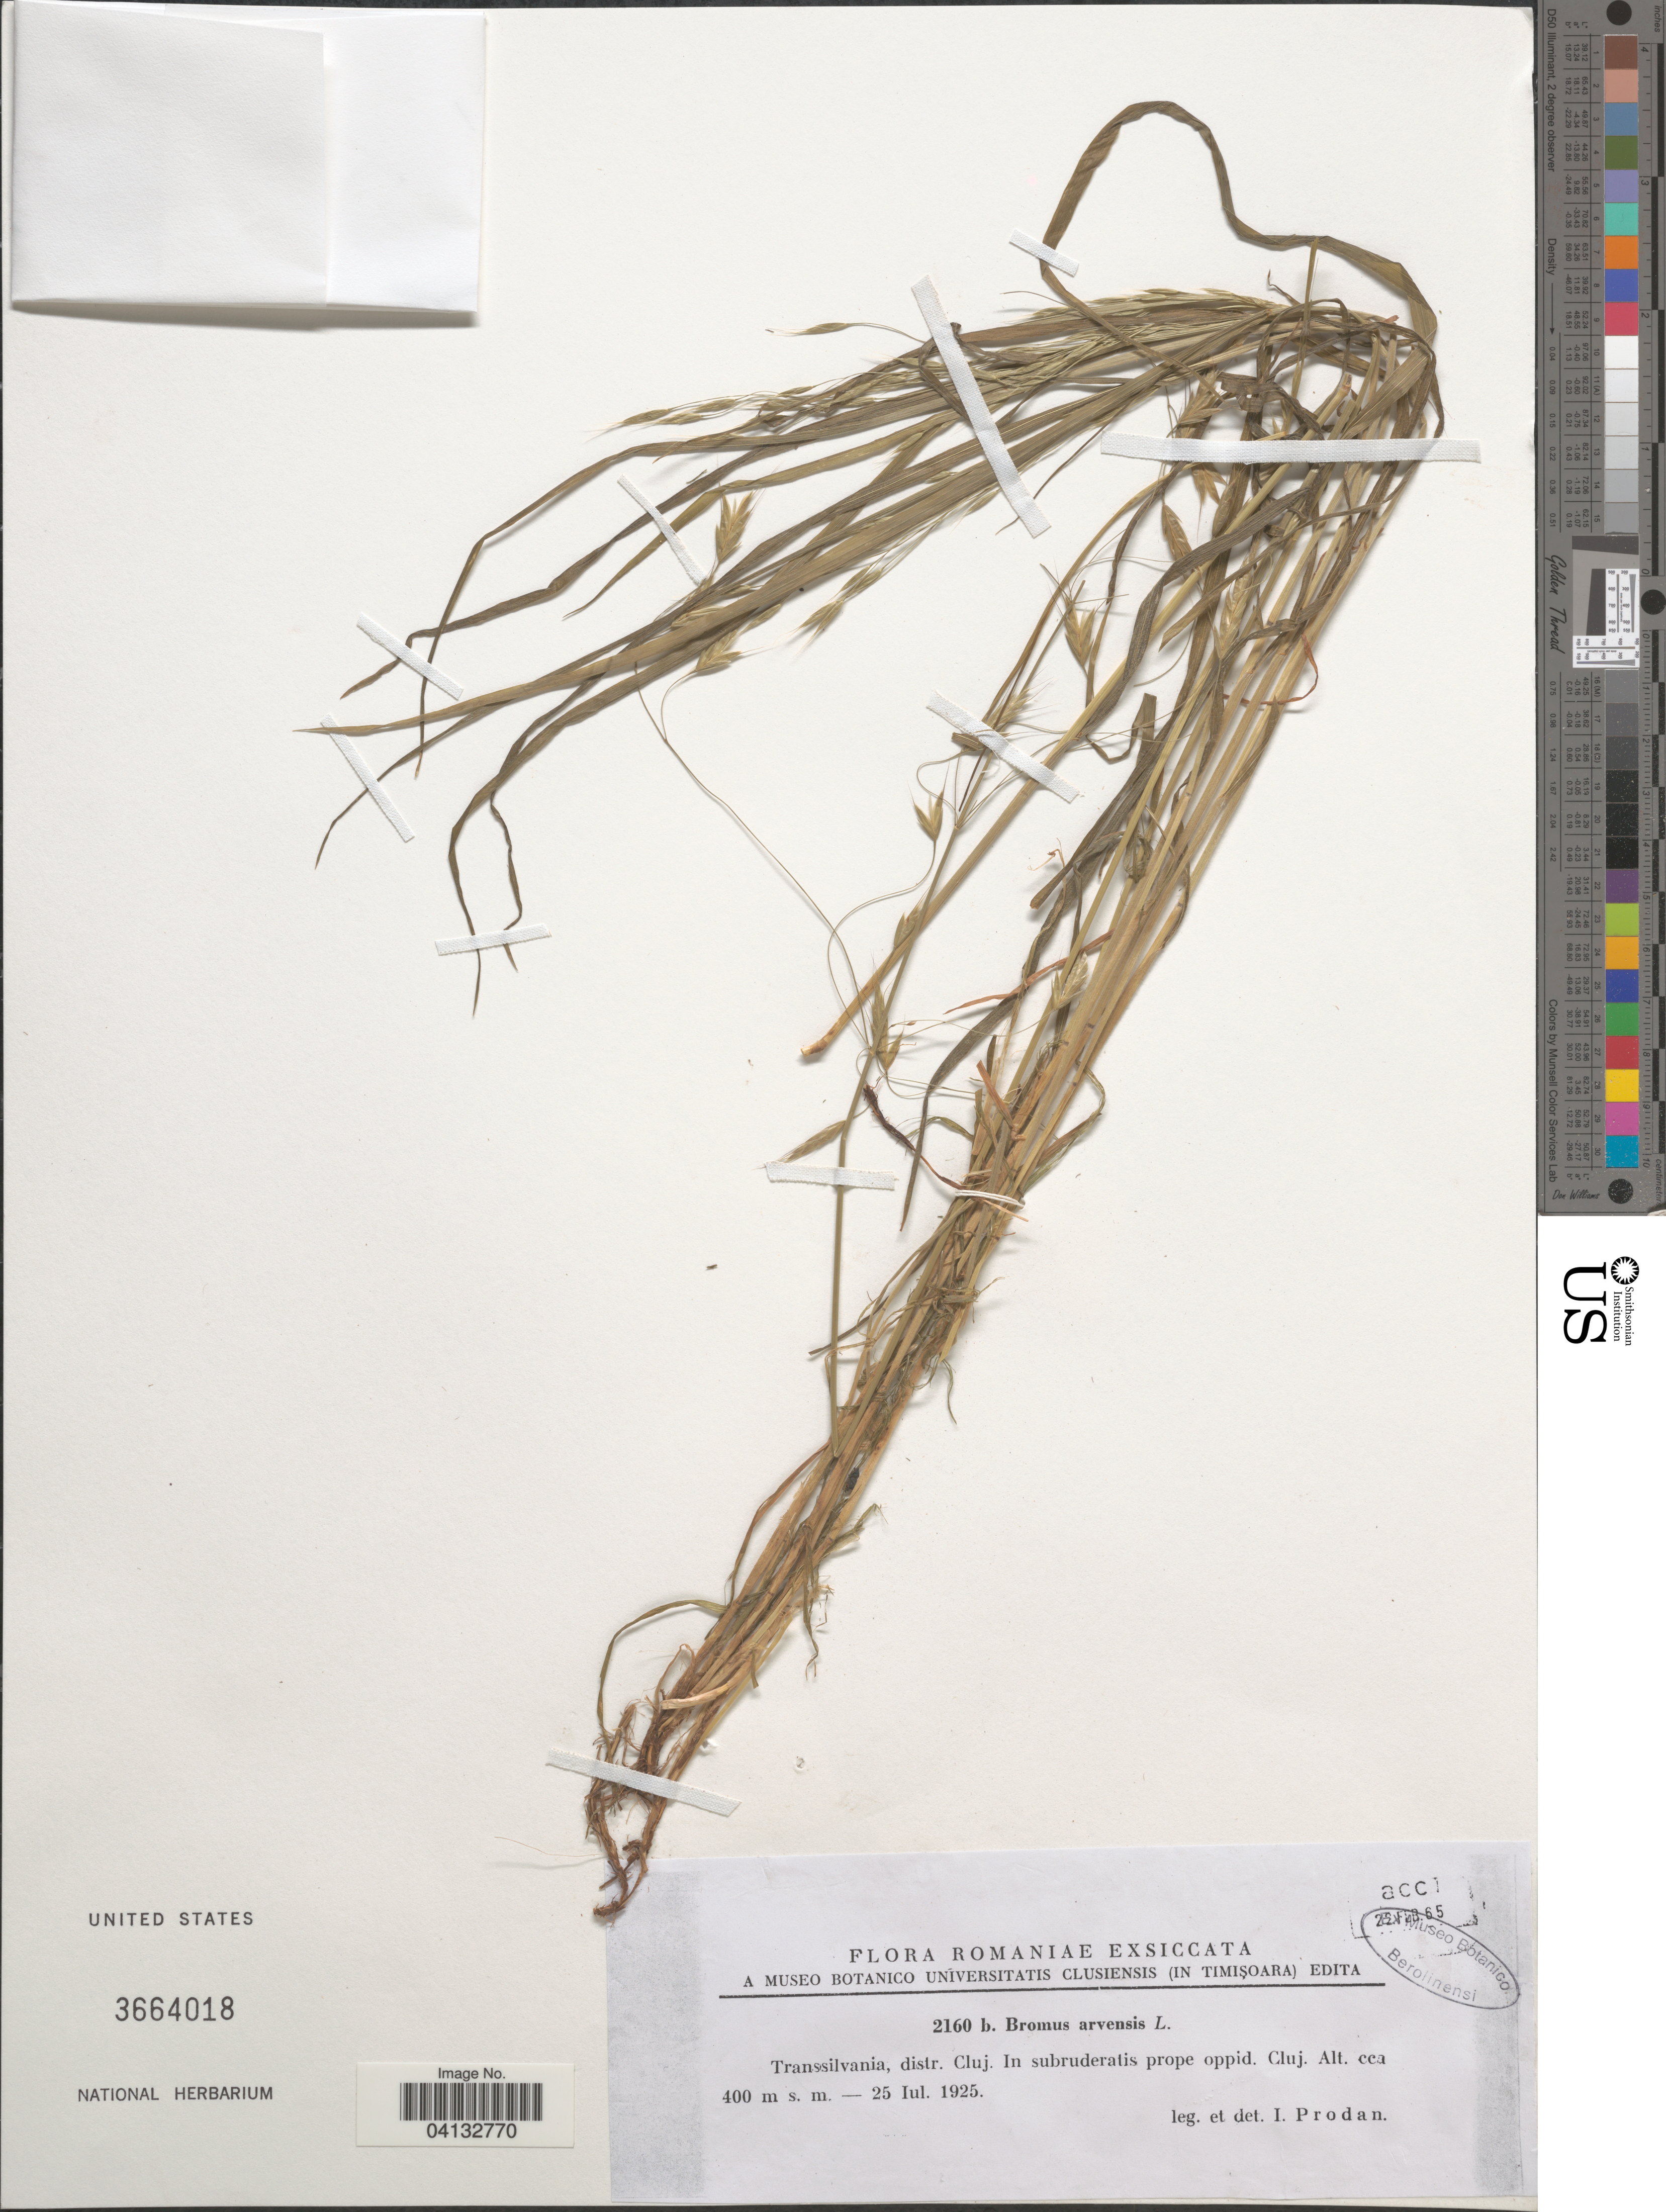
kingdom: Plantae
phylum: Tracheophyta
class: Liliopsida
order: Poales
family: Poaceae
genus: Bromus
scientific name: Bromus arvensis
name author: L.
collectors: I. Prodán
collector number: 2160b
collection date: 1925-07-25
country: Romania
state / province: Cluj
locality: Transsilvania, distr. Cluj. In subruderatis prope oppid. Cluj.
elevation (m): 400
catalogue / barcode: US 3664018